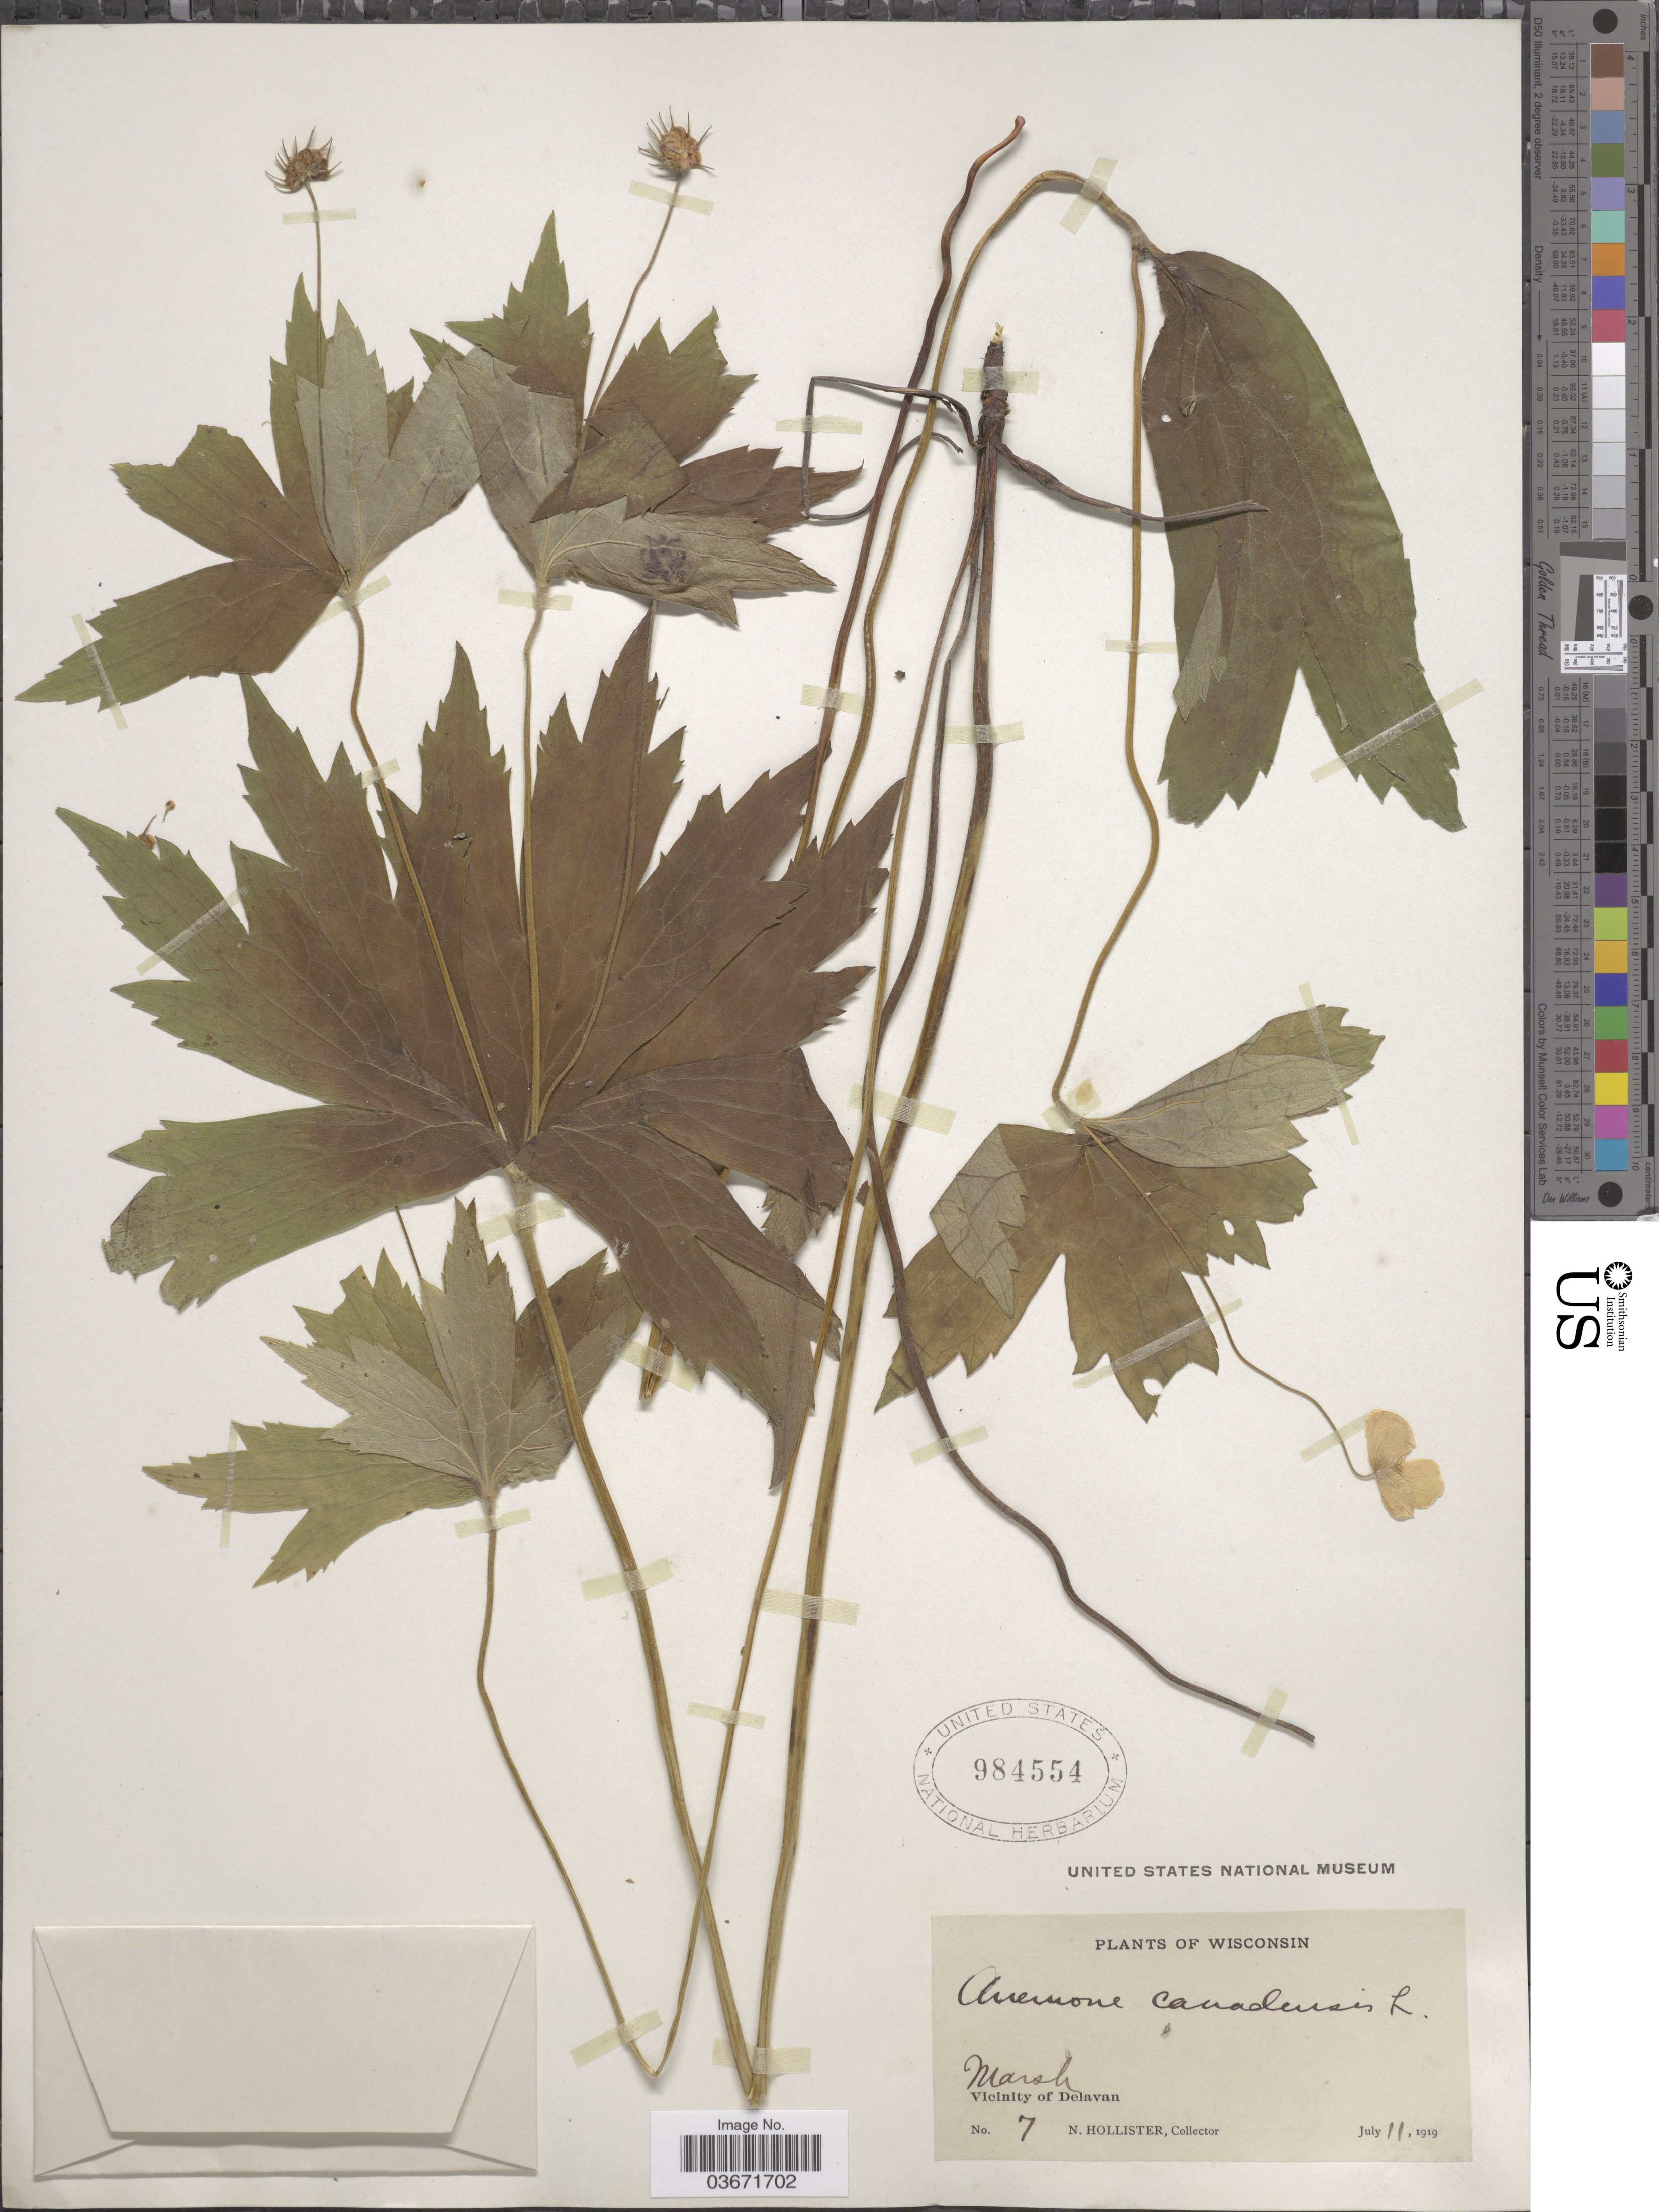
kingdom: Plantae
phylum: Tracheophyta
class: Magnoliopsida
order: Ranunculales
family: Ranunculaceae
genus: Anemone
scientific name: Anemone canadensis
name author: L.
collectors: N. Hollister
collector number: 7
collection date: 1919-07-11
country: United States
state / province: Wisconsin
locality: Marsh. Vicinity of Delavan.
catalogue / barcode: US 984554